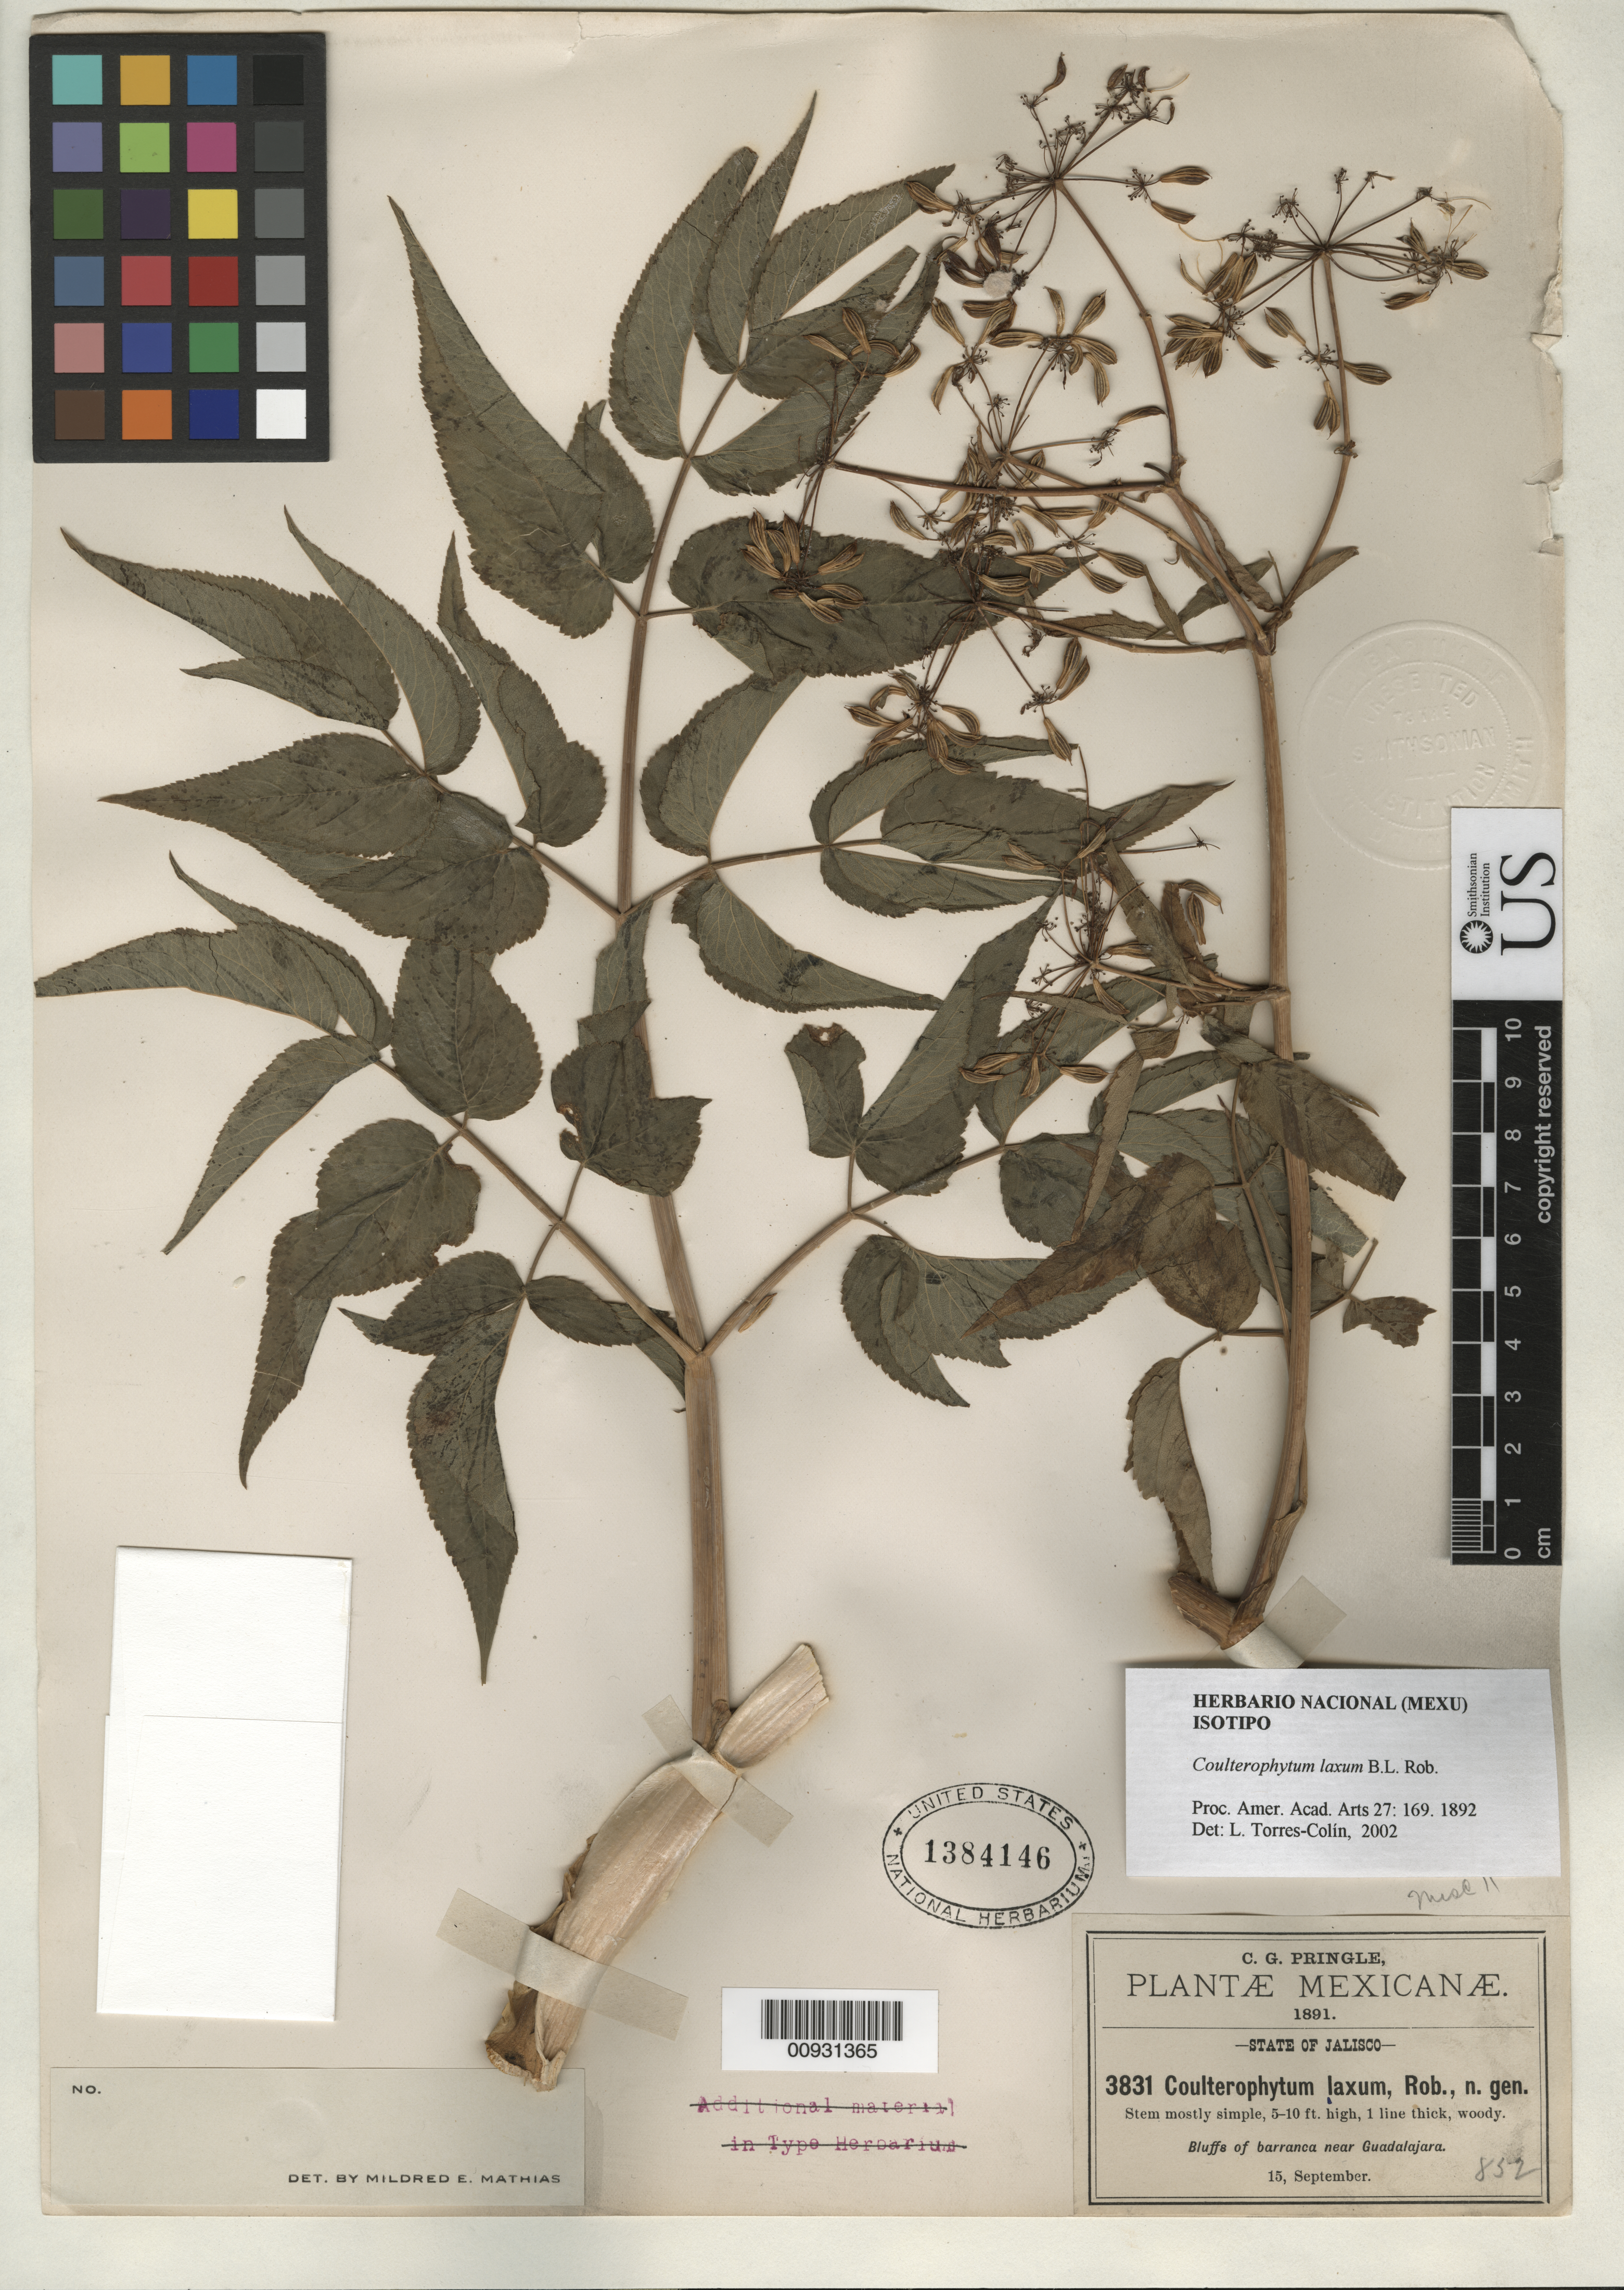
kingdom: Plantae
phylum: Tracheophyta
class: Magnoliopsida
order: Apiales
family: Apiaceae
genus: Coulterophytum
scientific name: Coulterophytum laxum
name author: B.L. Rob.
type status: Isotype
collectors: C. G. Pringle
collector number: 3831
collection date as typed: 15 Sep 1891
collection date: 1891-09-15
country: Mexico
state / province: Jalisco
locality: Bluffs of Barranca near Guadalajara.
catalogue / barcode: US 1384146